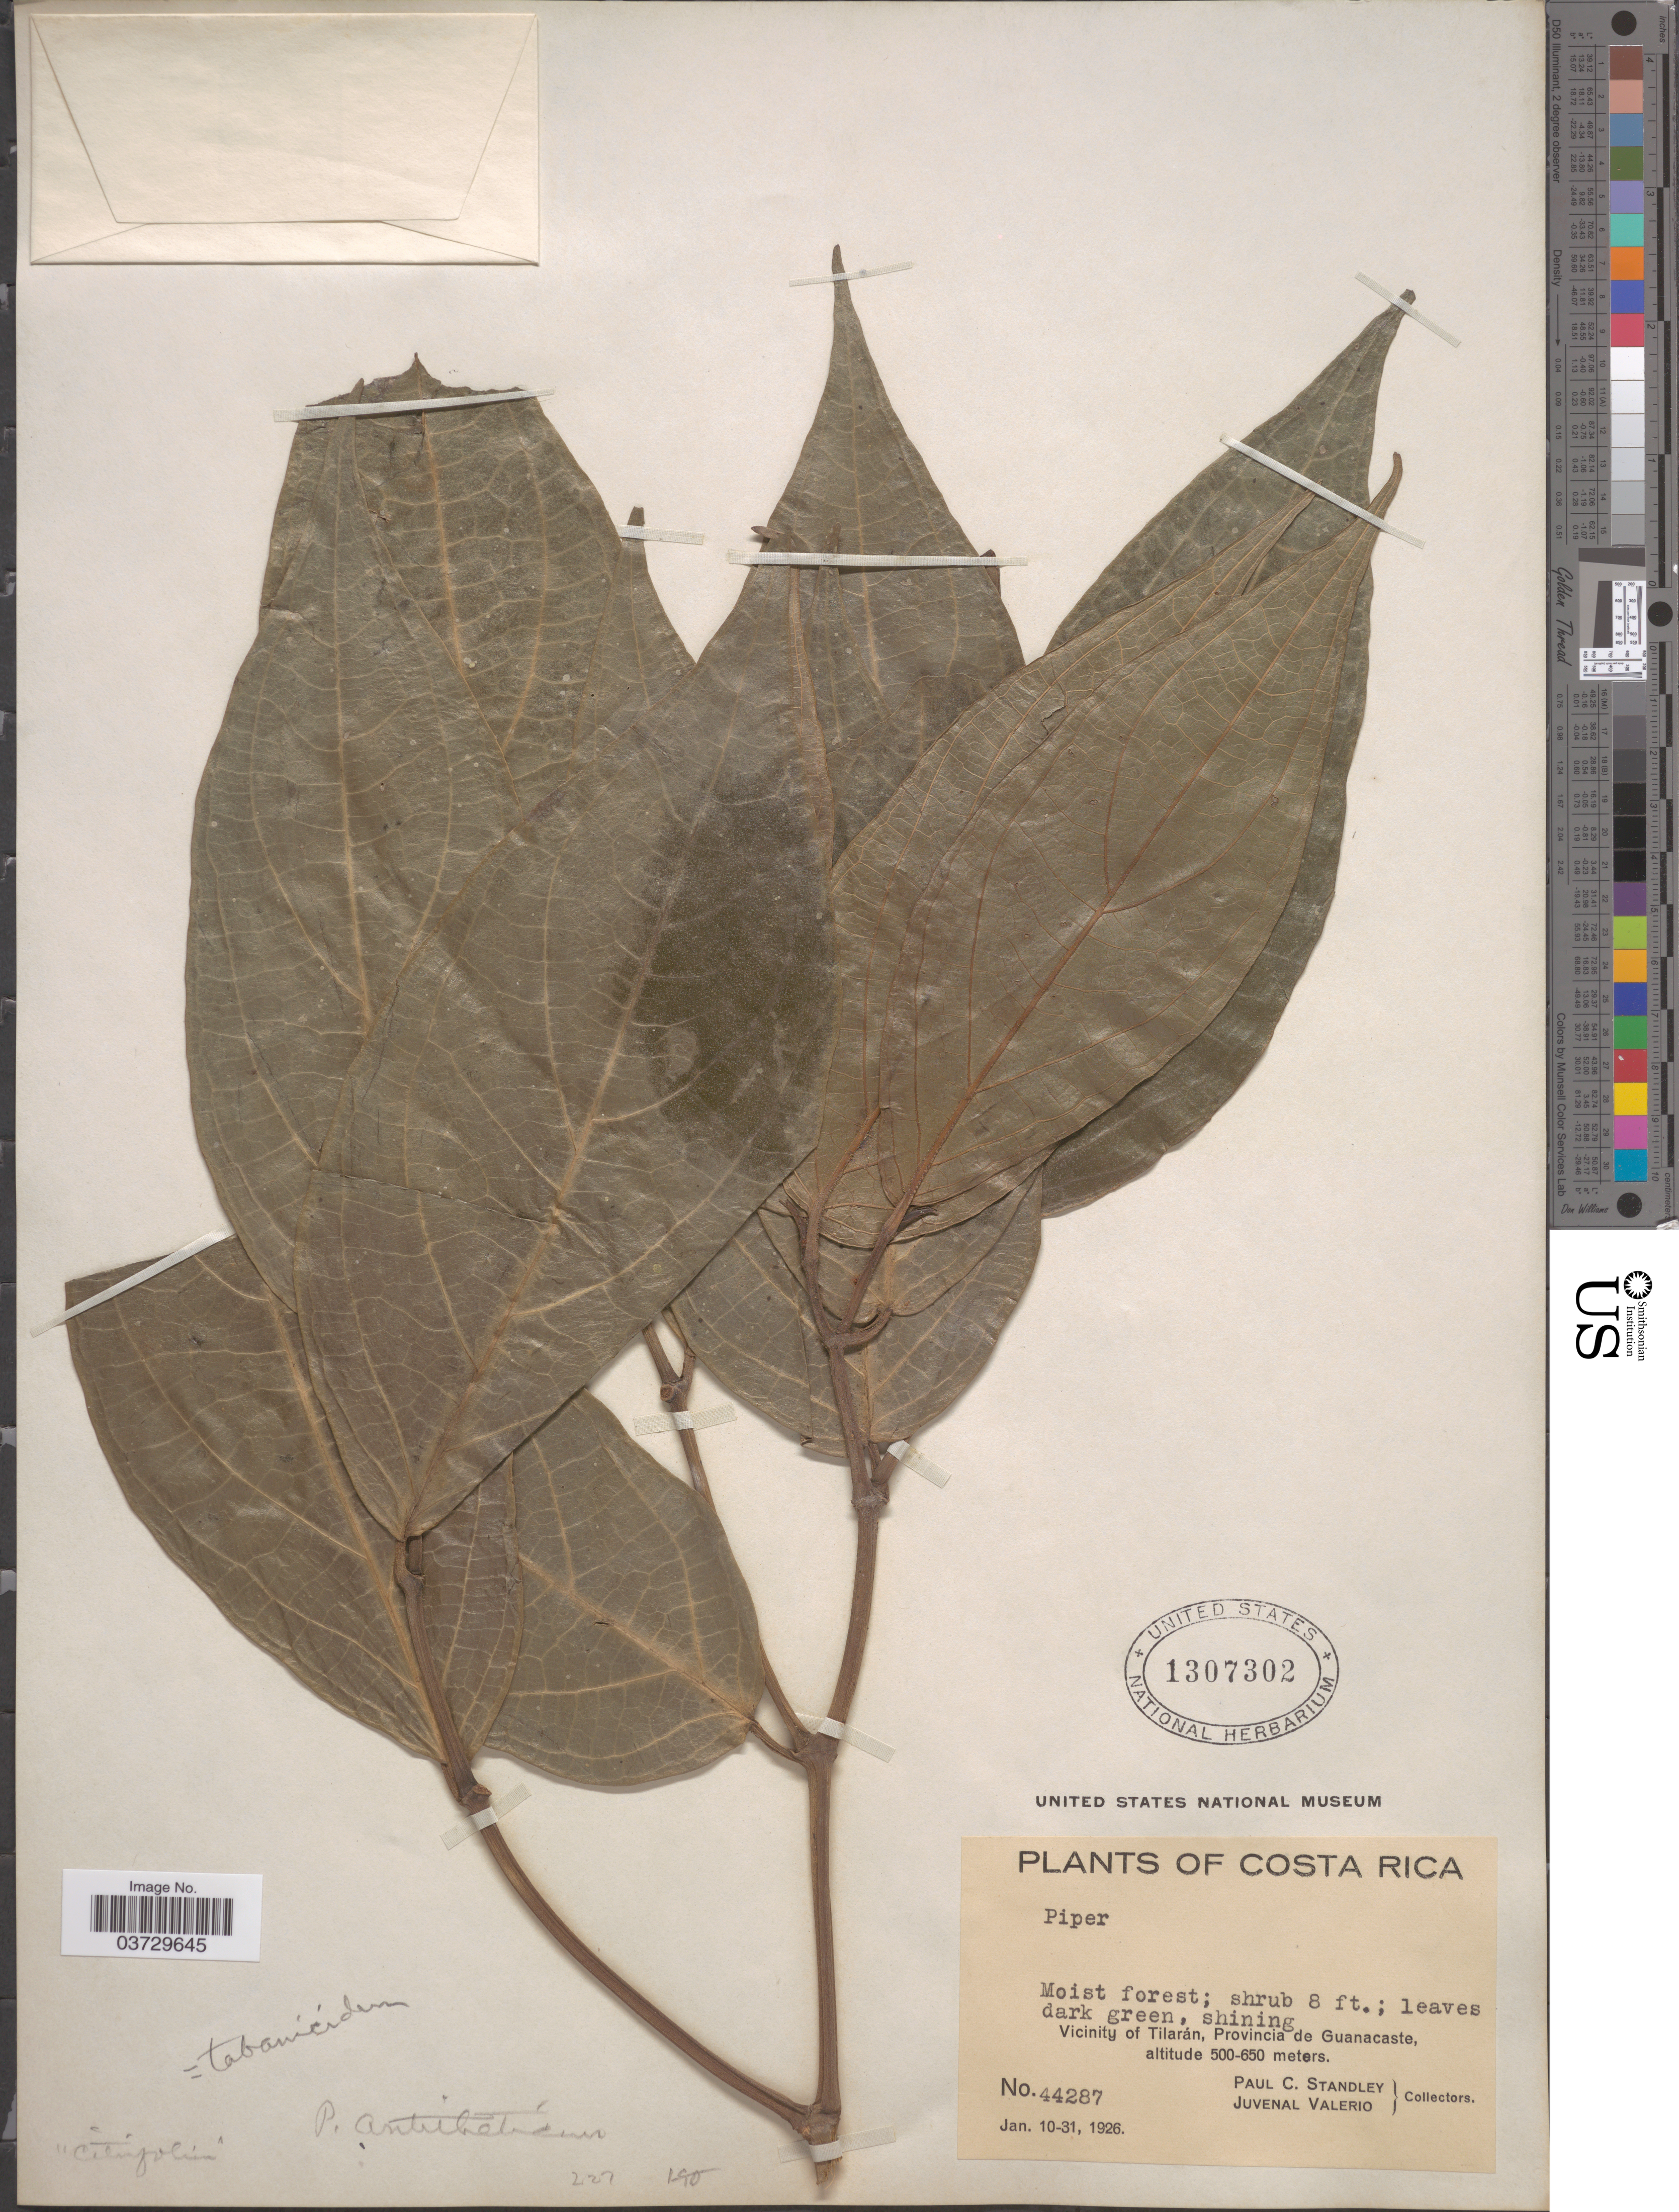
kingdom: Plantae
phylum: Tracheophyta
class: Magnoliopsida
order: Piperales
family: Piperaceae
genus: Piper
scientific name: Piper tabanicidum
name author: Trel.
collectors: P. C. Standley & J. Valerio R.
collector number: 44287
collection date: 1926-01-10/1926-01-31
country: Costa Rica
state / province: Guanacaste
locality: Vicinity of Tilarán.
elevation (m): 500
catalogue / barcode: US 1307302